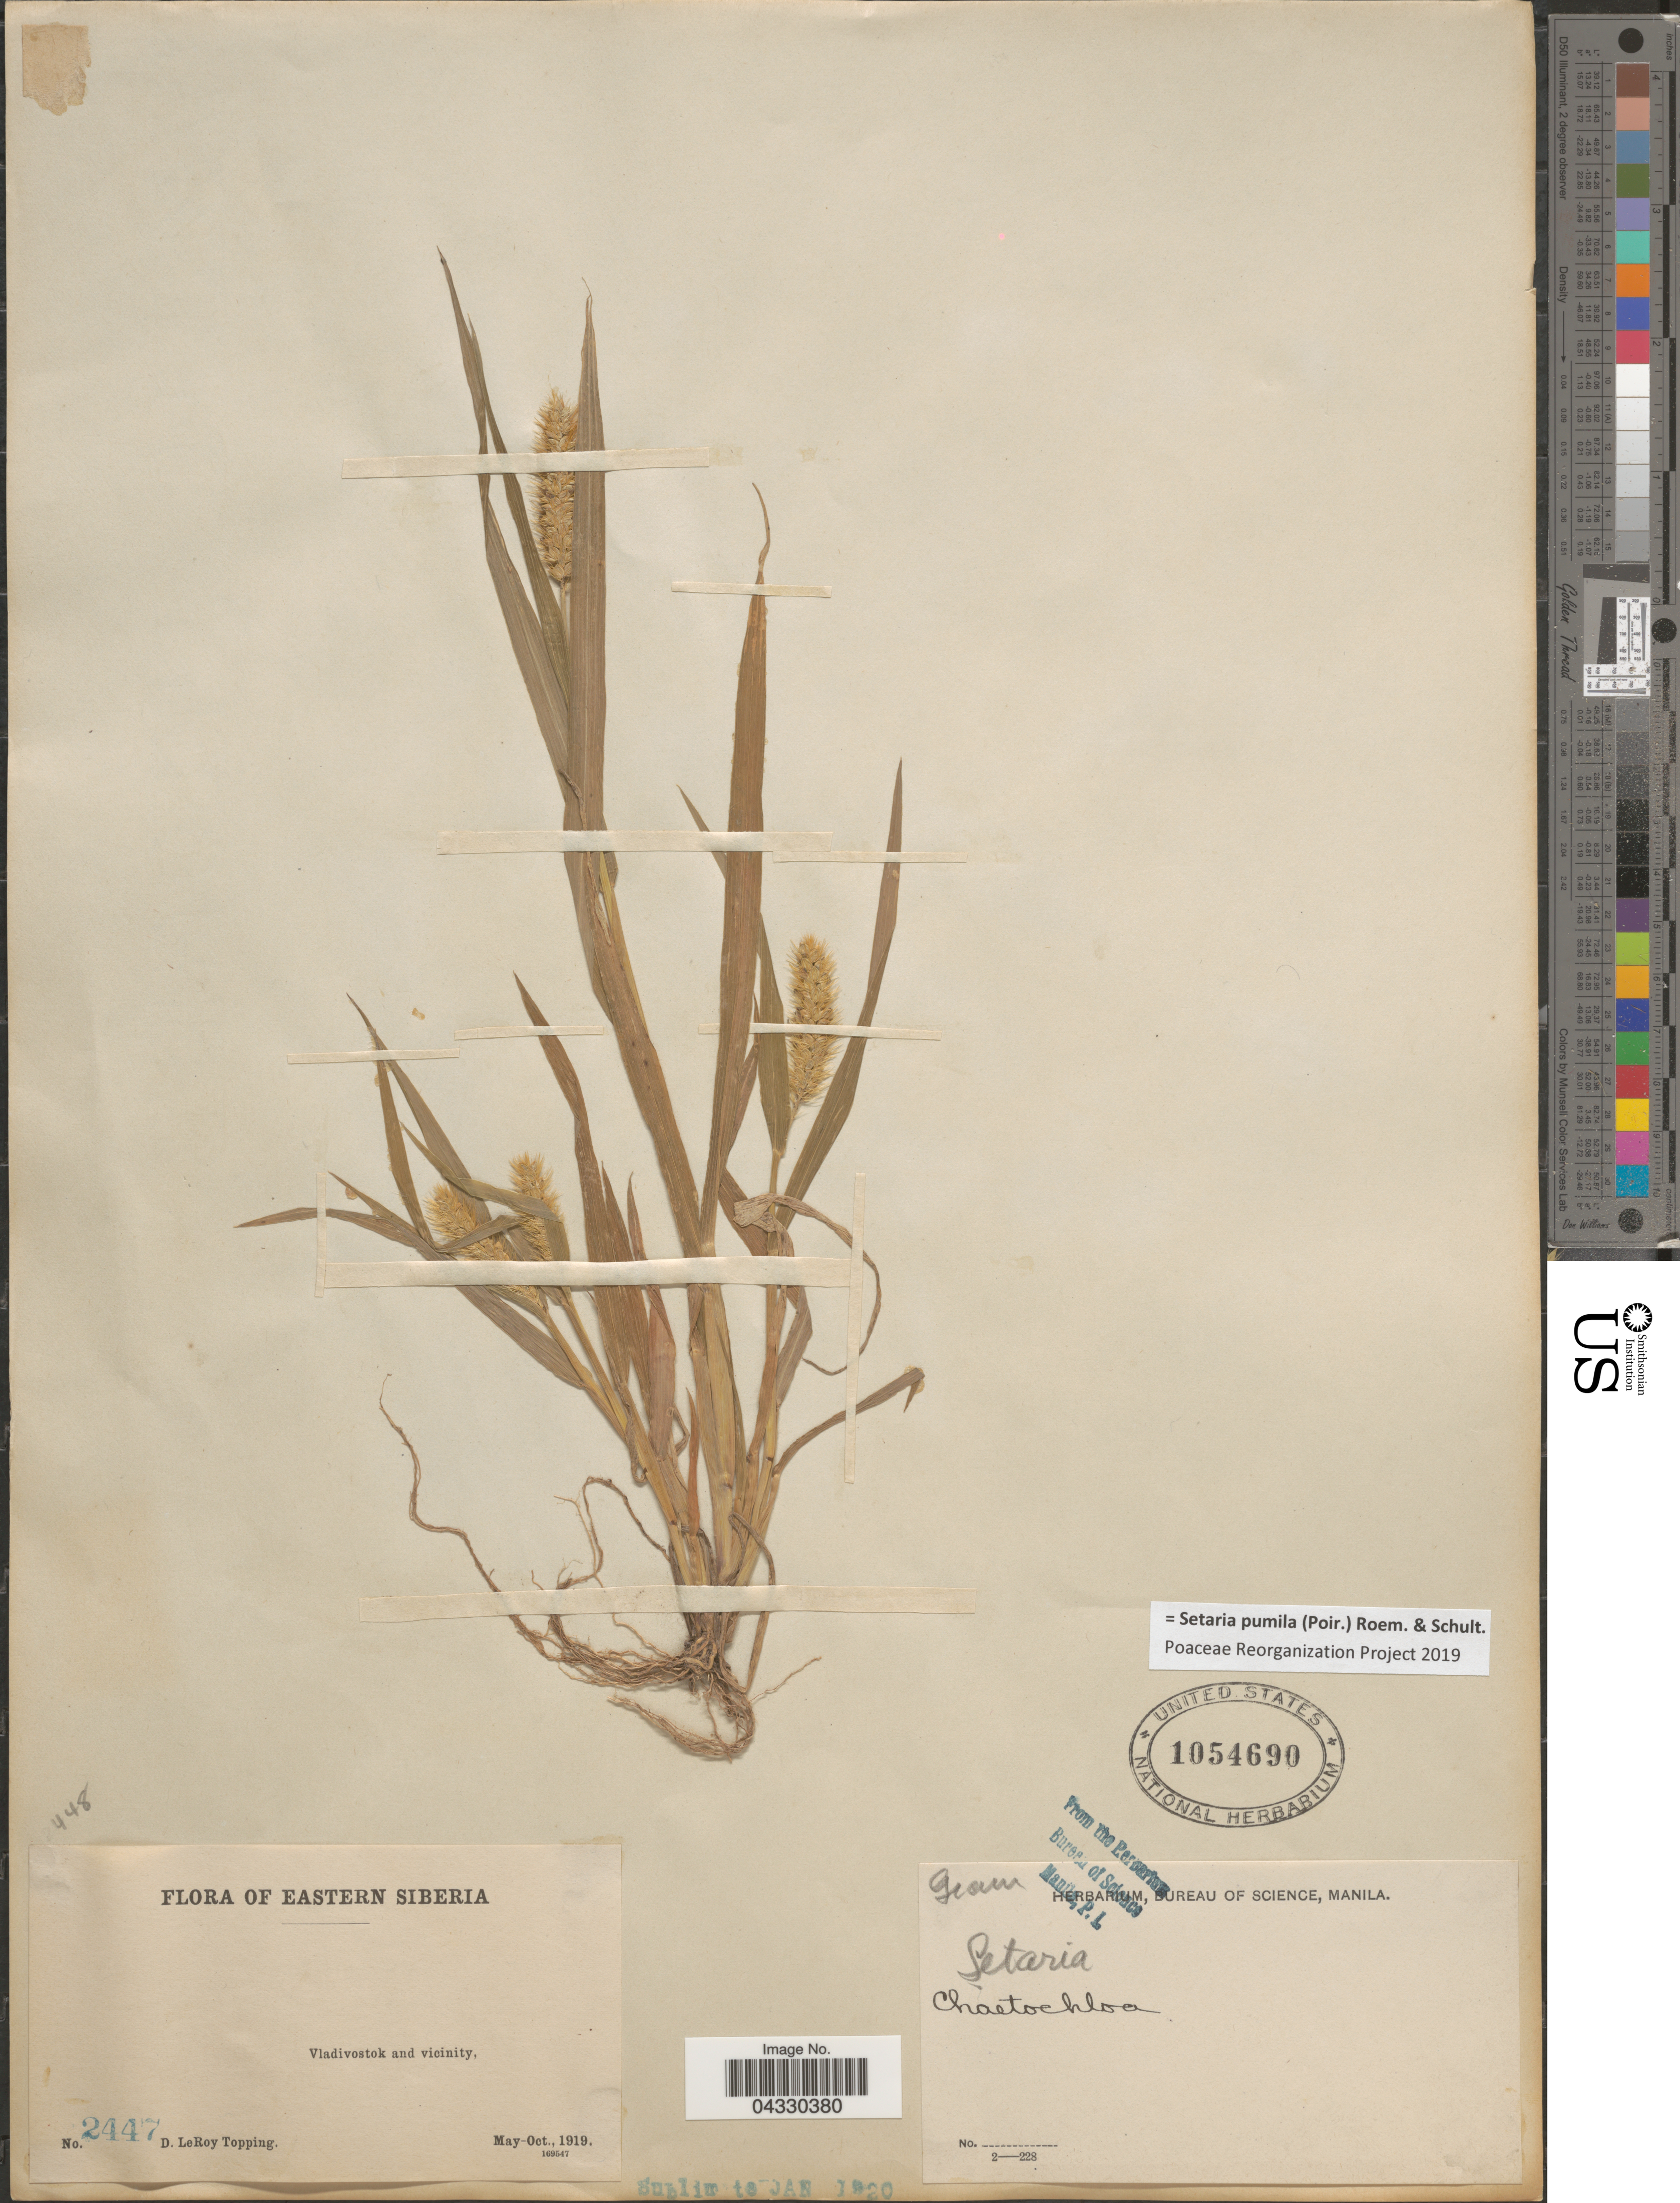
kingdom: Plantae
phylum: Tracheophyta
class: Liliopsida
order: Poales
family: Poaceae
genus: Setaria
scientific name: Setaria pumila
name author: (Poir.) Roem. & Schult.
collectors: D. L. Topping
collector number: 2447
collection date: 1919-05/1919-10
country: Russian Federation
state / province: Primorsky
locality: Eastern Siberia. Vladivostok and vicinity.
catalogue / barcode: US 1054690